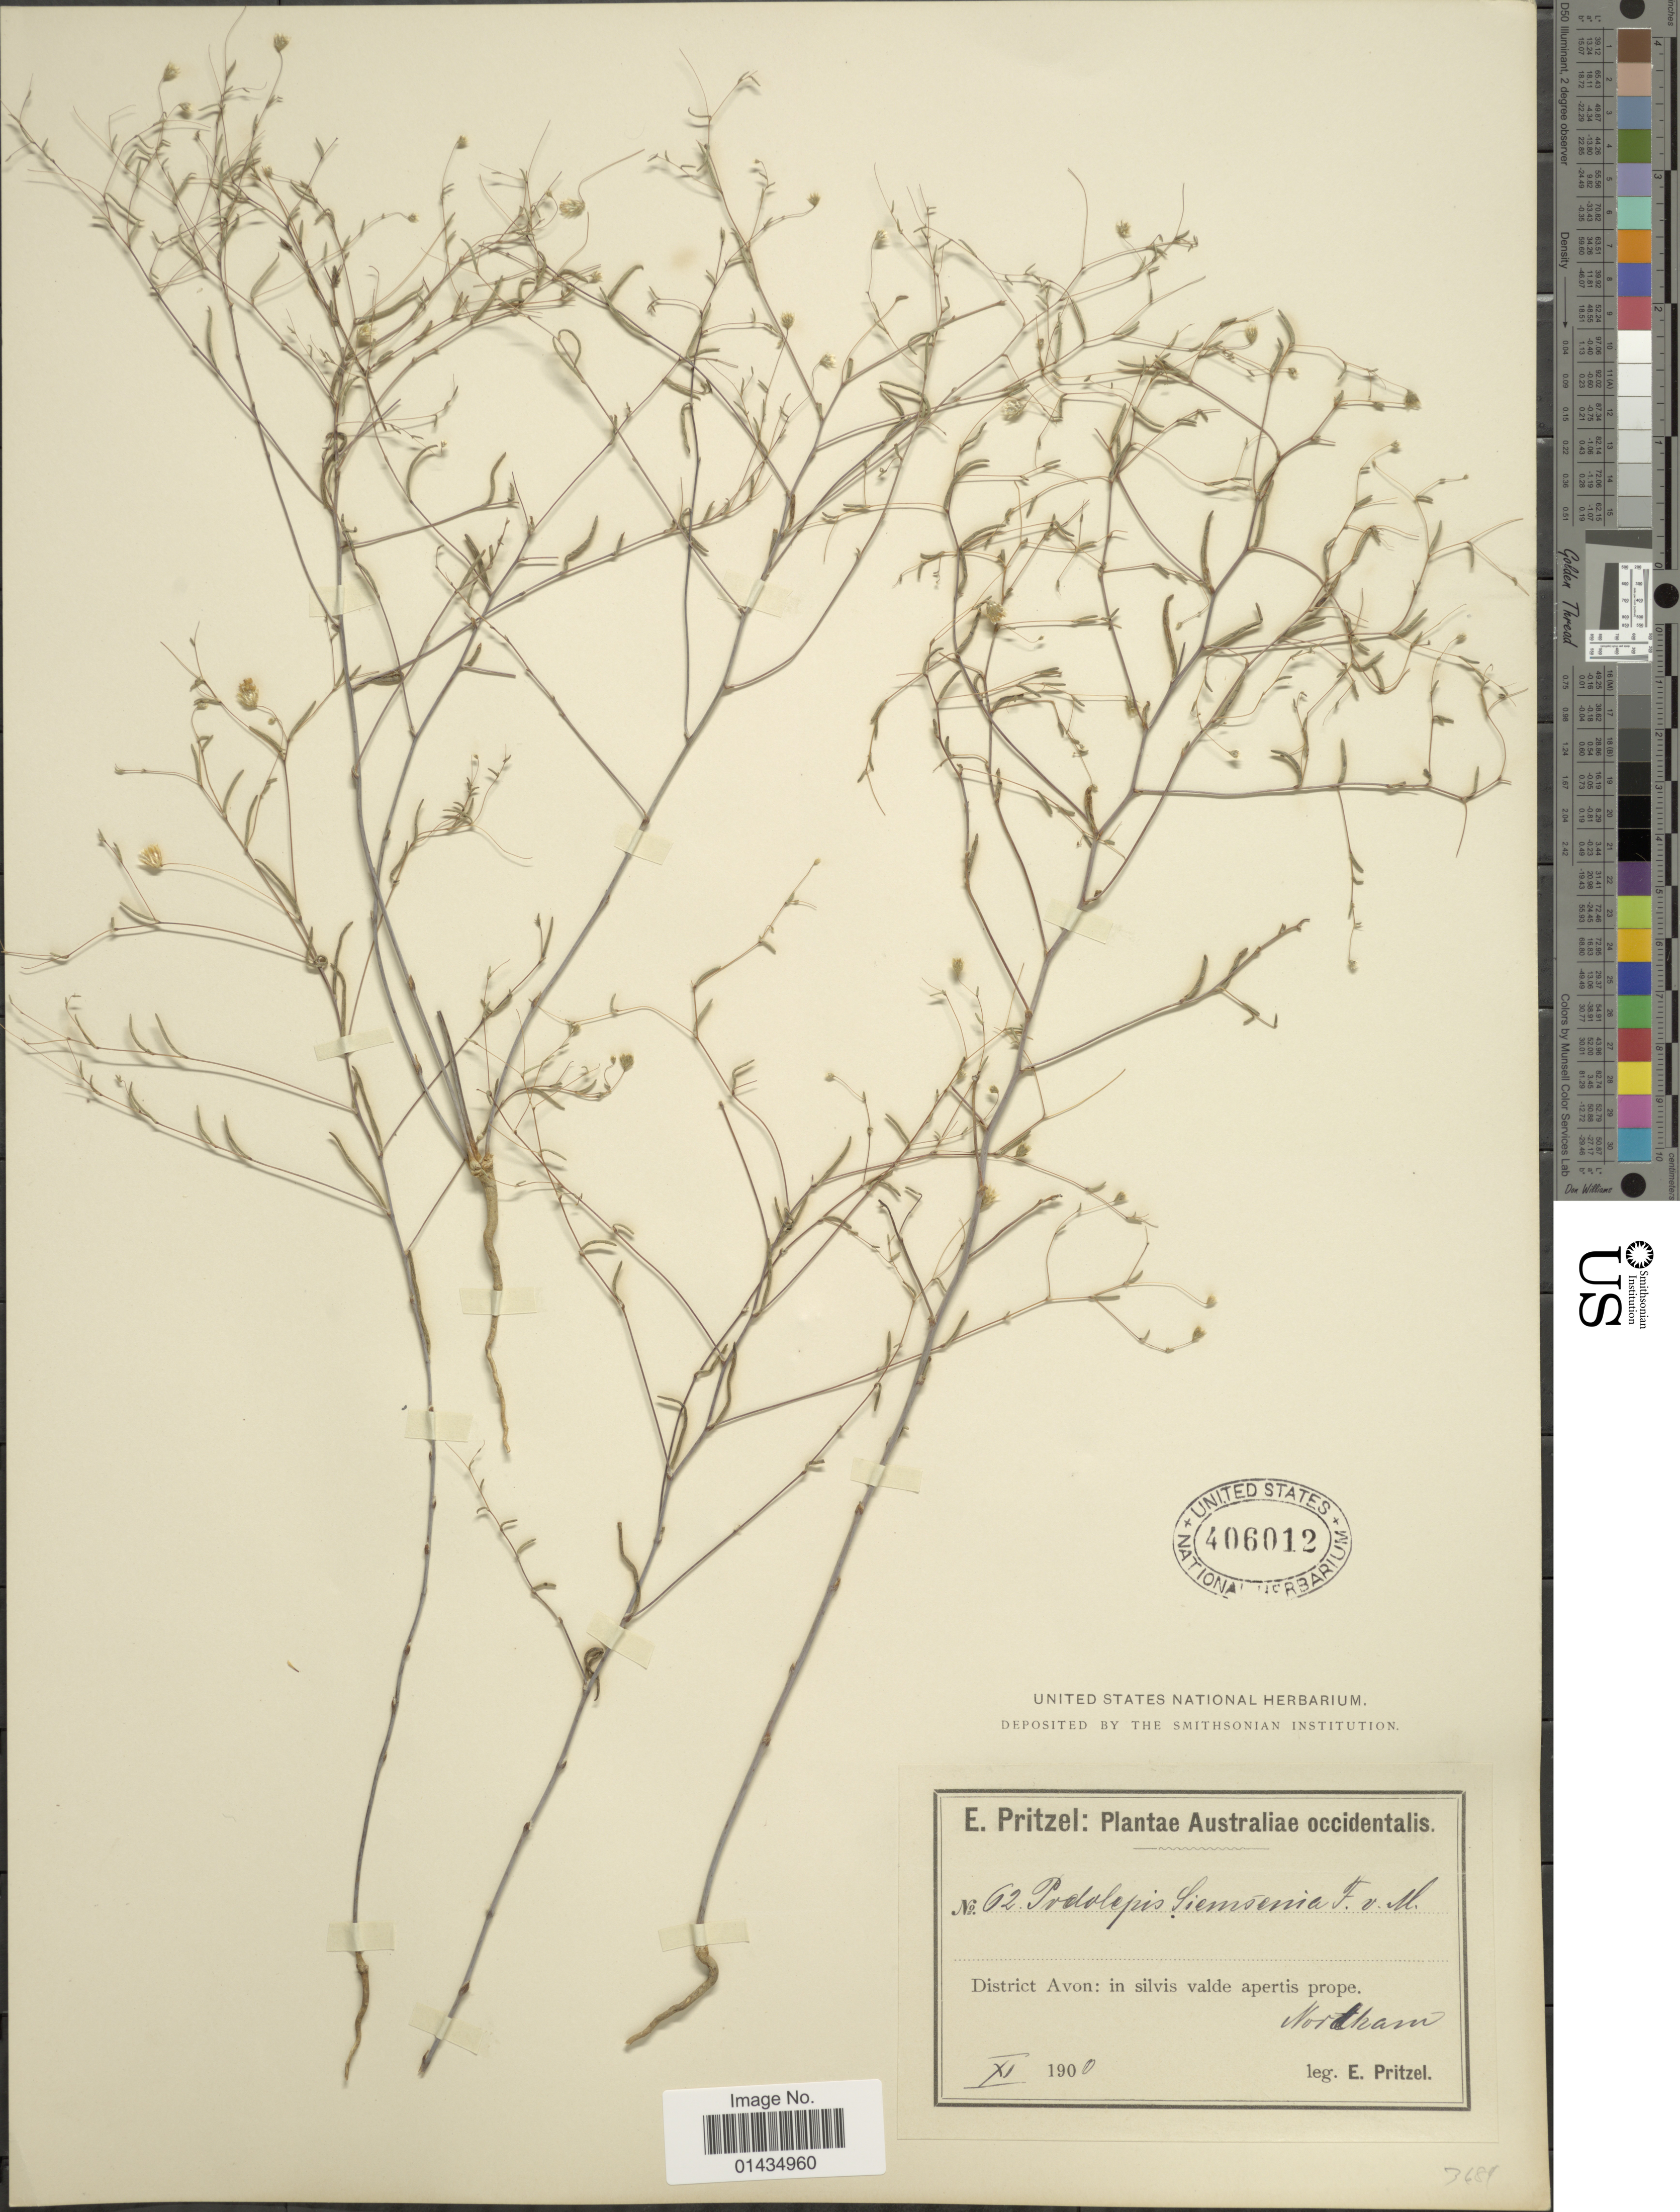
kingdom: Plantae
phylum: Tracheophyta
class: Magnoliopsida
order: Asterales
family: Asteraceae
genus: Podolepis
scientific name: Podolepis siemssenia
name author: F. Muell. ex Benth.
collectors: E. G. Pritzel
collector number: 62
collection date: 1900-11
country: Australia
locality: Australiae occidentalis, District Avon: in silvis valde apertis prope, Northam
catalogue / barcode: US 406012